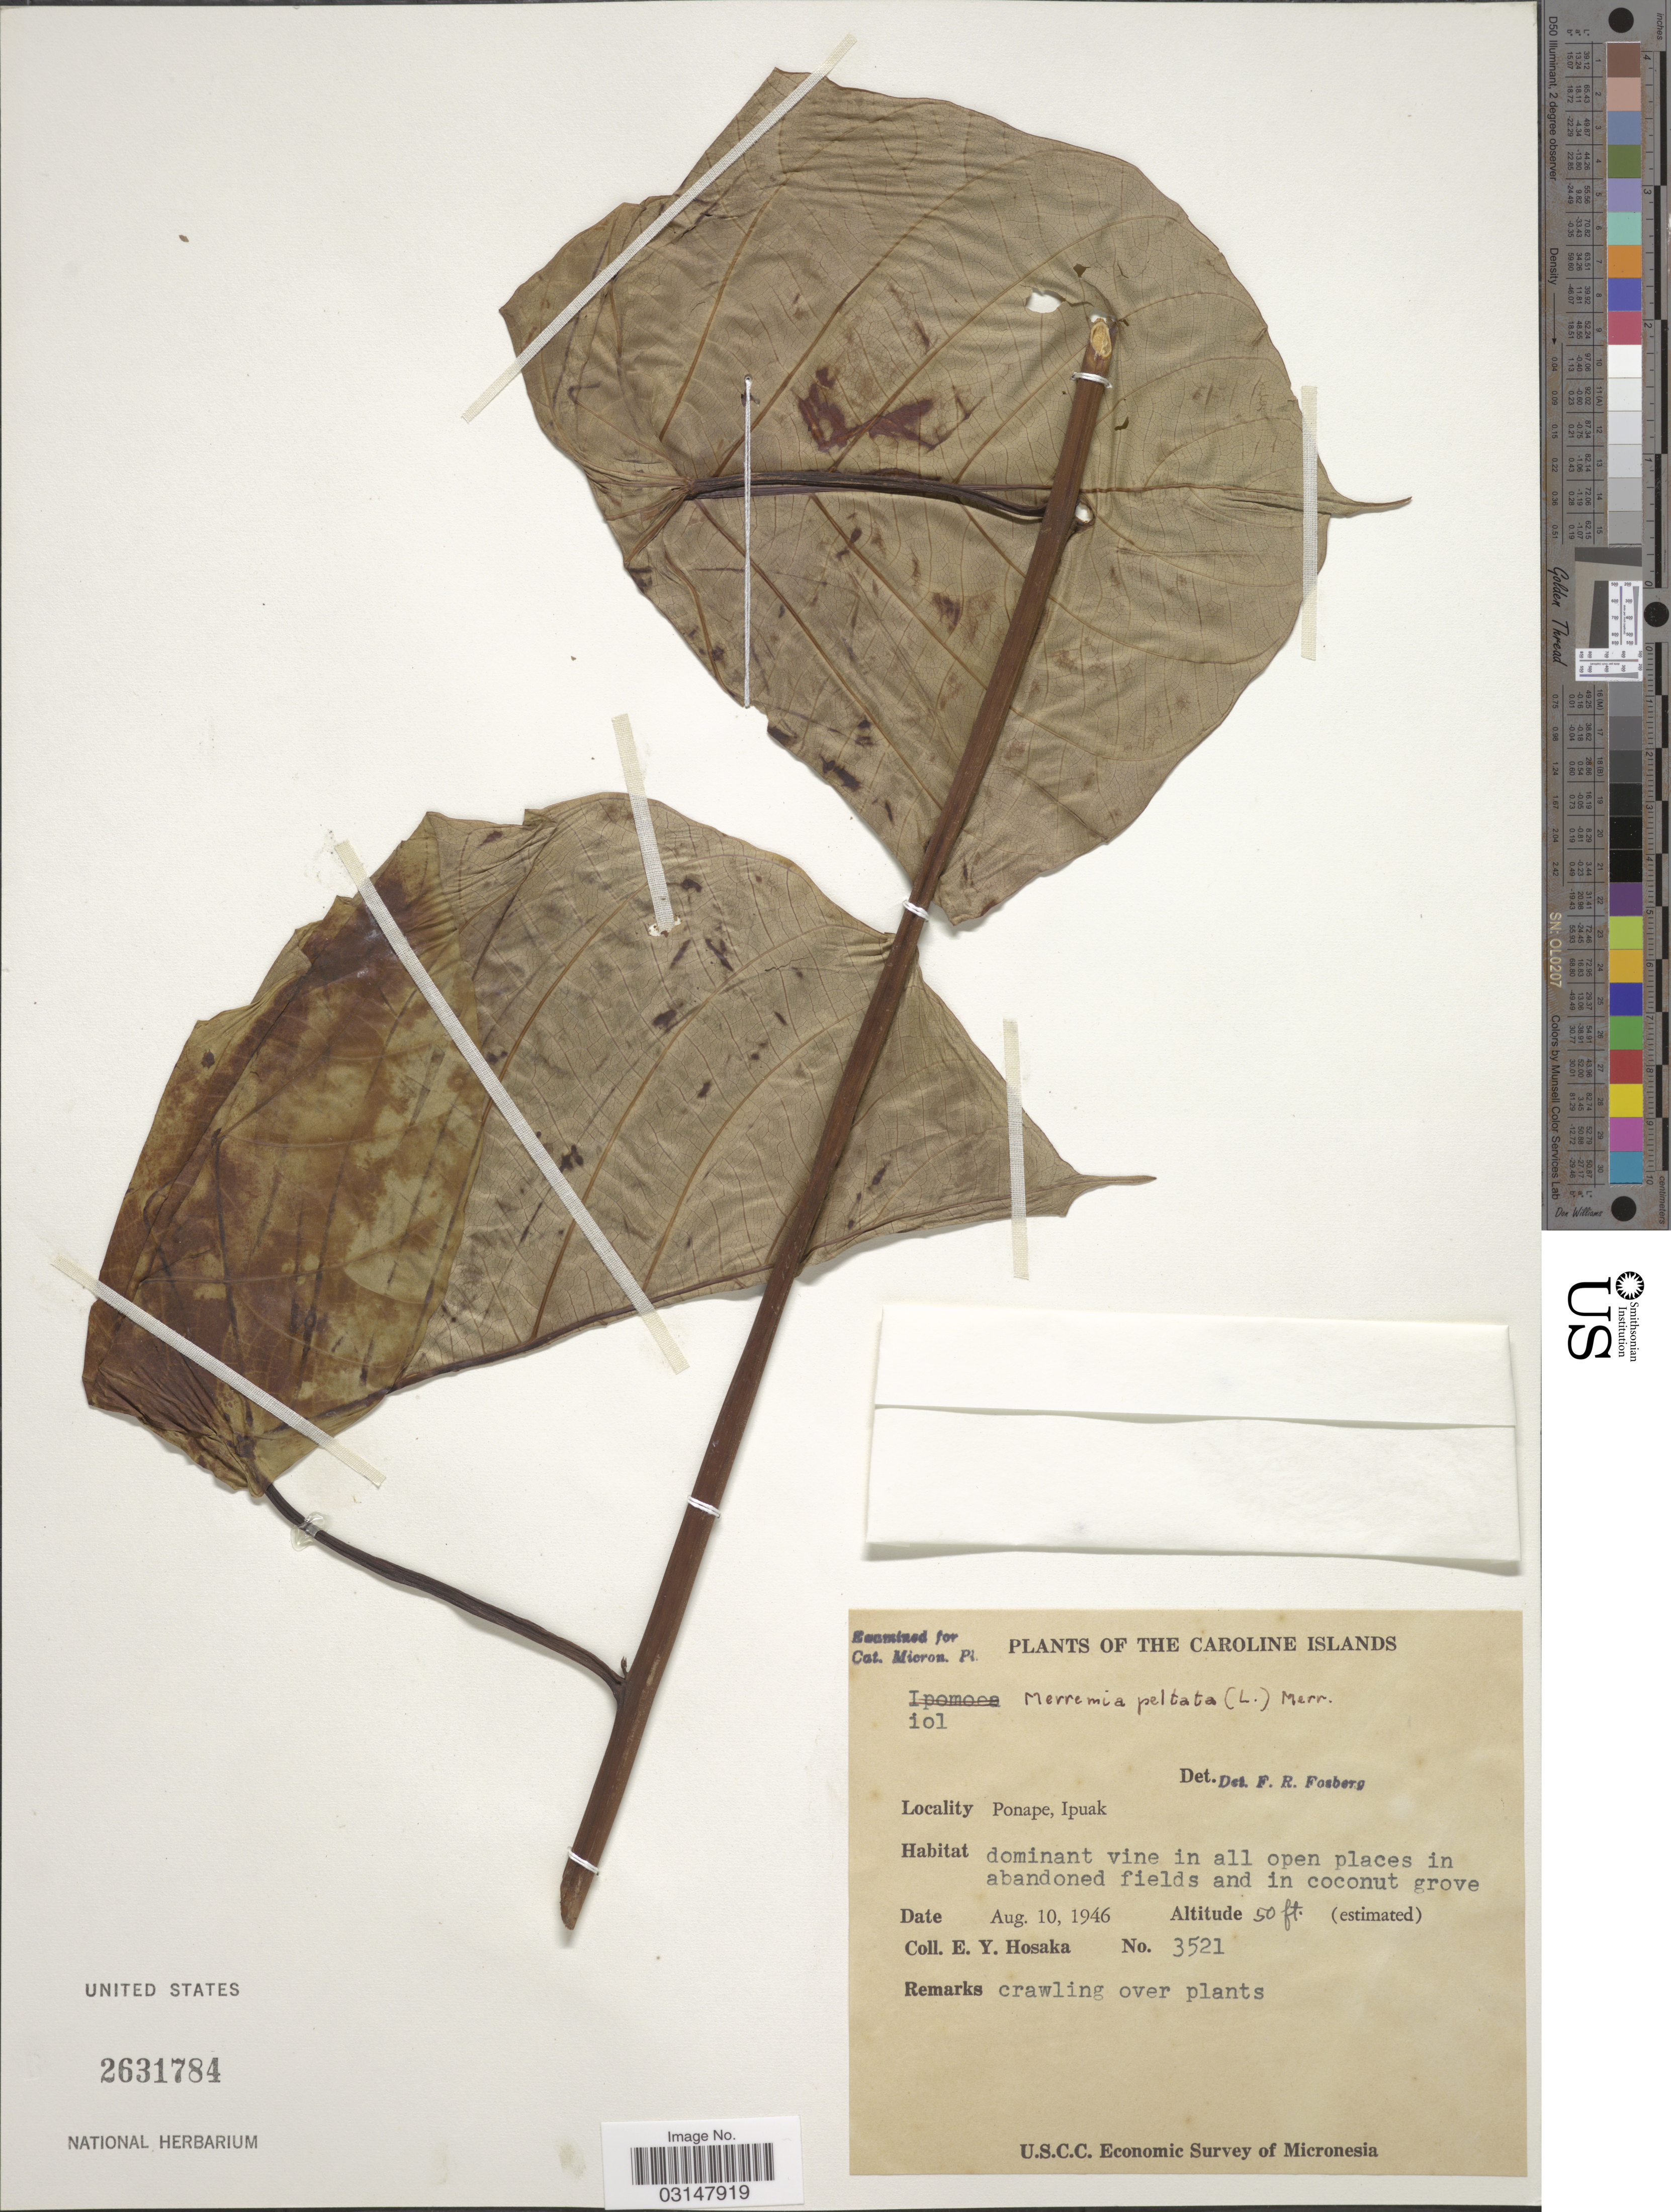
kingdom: Plantae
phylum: Tracheophyta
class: Magnoliopsida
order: Solanales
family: Convolvulaceae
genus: Decalobanthus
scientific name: Decalobanthus peltatus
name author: (L.) A. R. Simões & Staples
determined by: Wagner, W. L., (BOT), Smithsonian Institution - National Museum of Natural History (UNITED STATES)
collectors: E. Y. Hosaka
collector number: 3521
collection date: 1946-08-10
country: Micronesia, Federated States of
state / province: Pohnpei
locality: The Caroline Islands. Ponape, Ipuak.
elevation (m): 15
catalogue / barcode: US 2631784